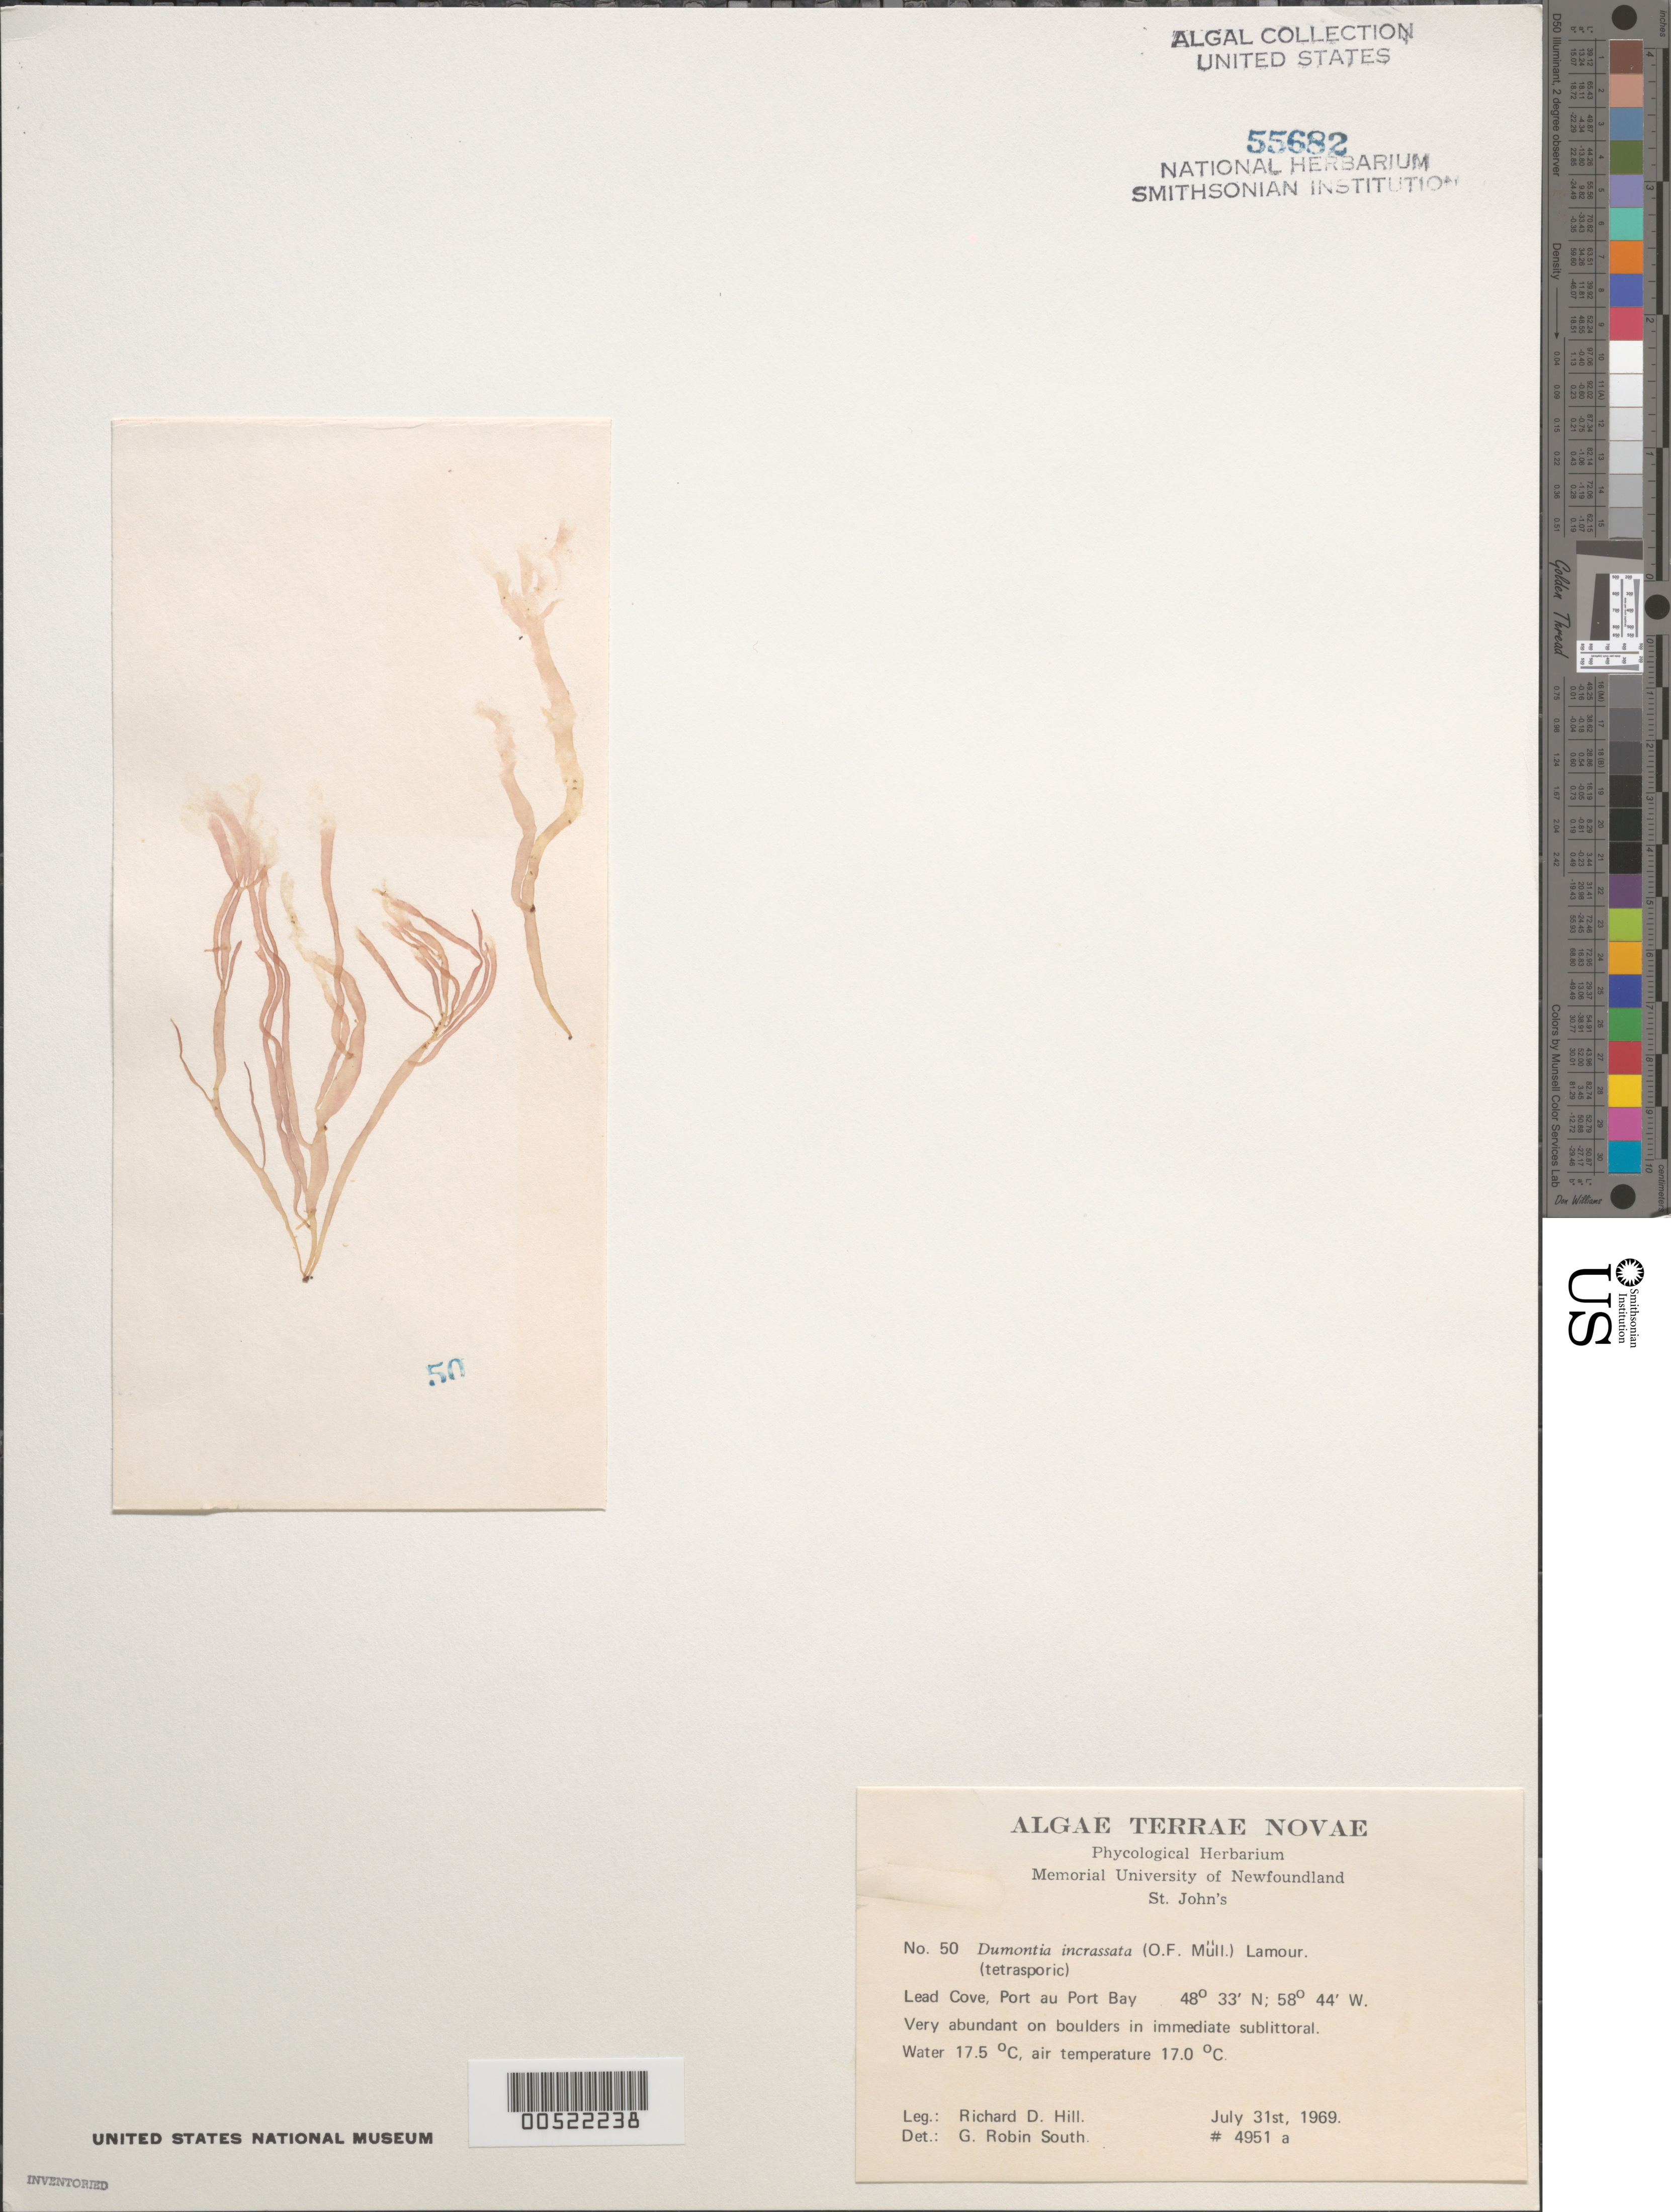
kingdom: Plantae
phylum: Rhodophyta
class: Florideophyceae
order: Gigartinales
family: Dumontiaceae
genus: Dumontia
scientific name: Dumontia contorta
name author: (S.G. Gmel.) Rupr.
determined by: Algae name updating Project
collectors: R. D. Hill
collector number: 4951a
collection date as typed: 31 Jul 1969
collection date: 1969-07-31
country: Canada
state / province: Newfoundland and Labrador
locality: Lead Cove, Port au Port Bay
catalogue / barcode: US 55682